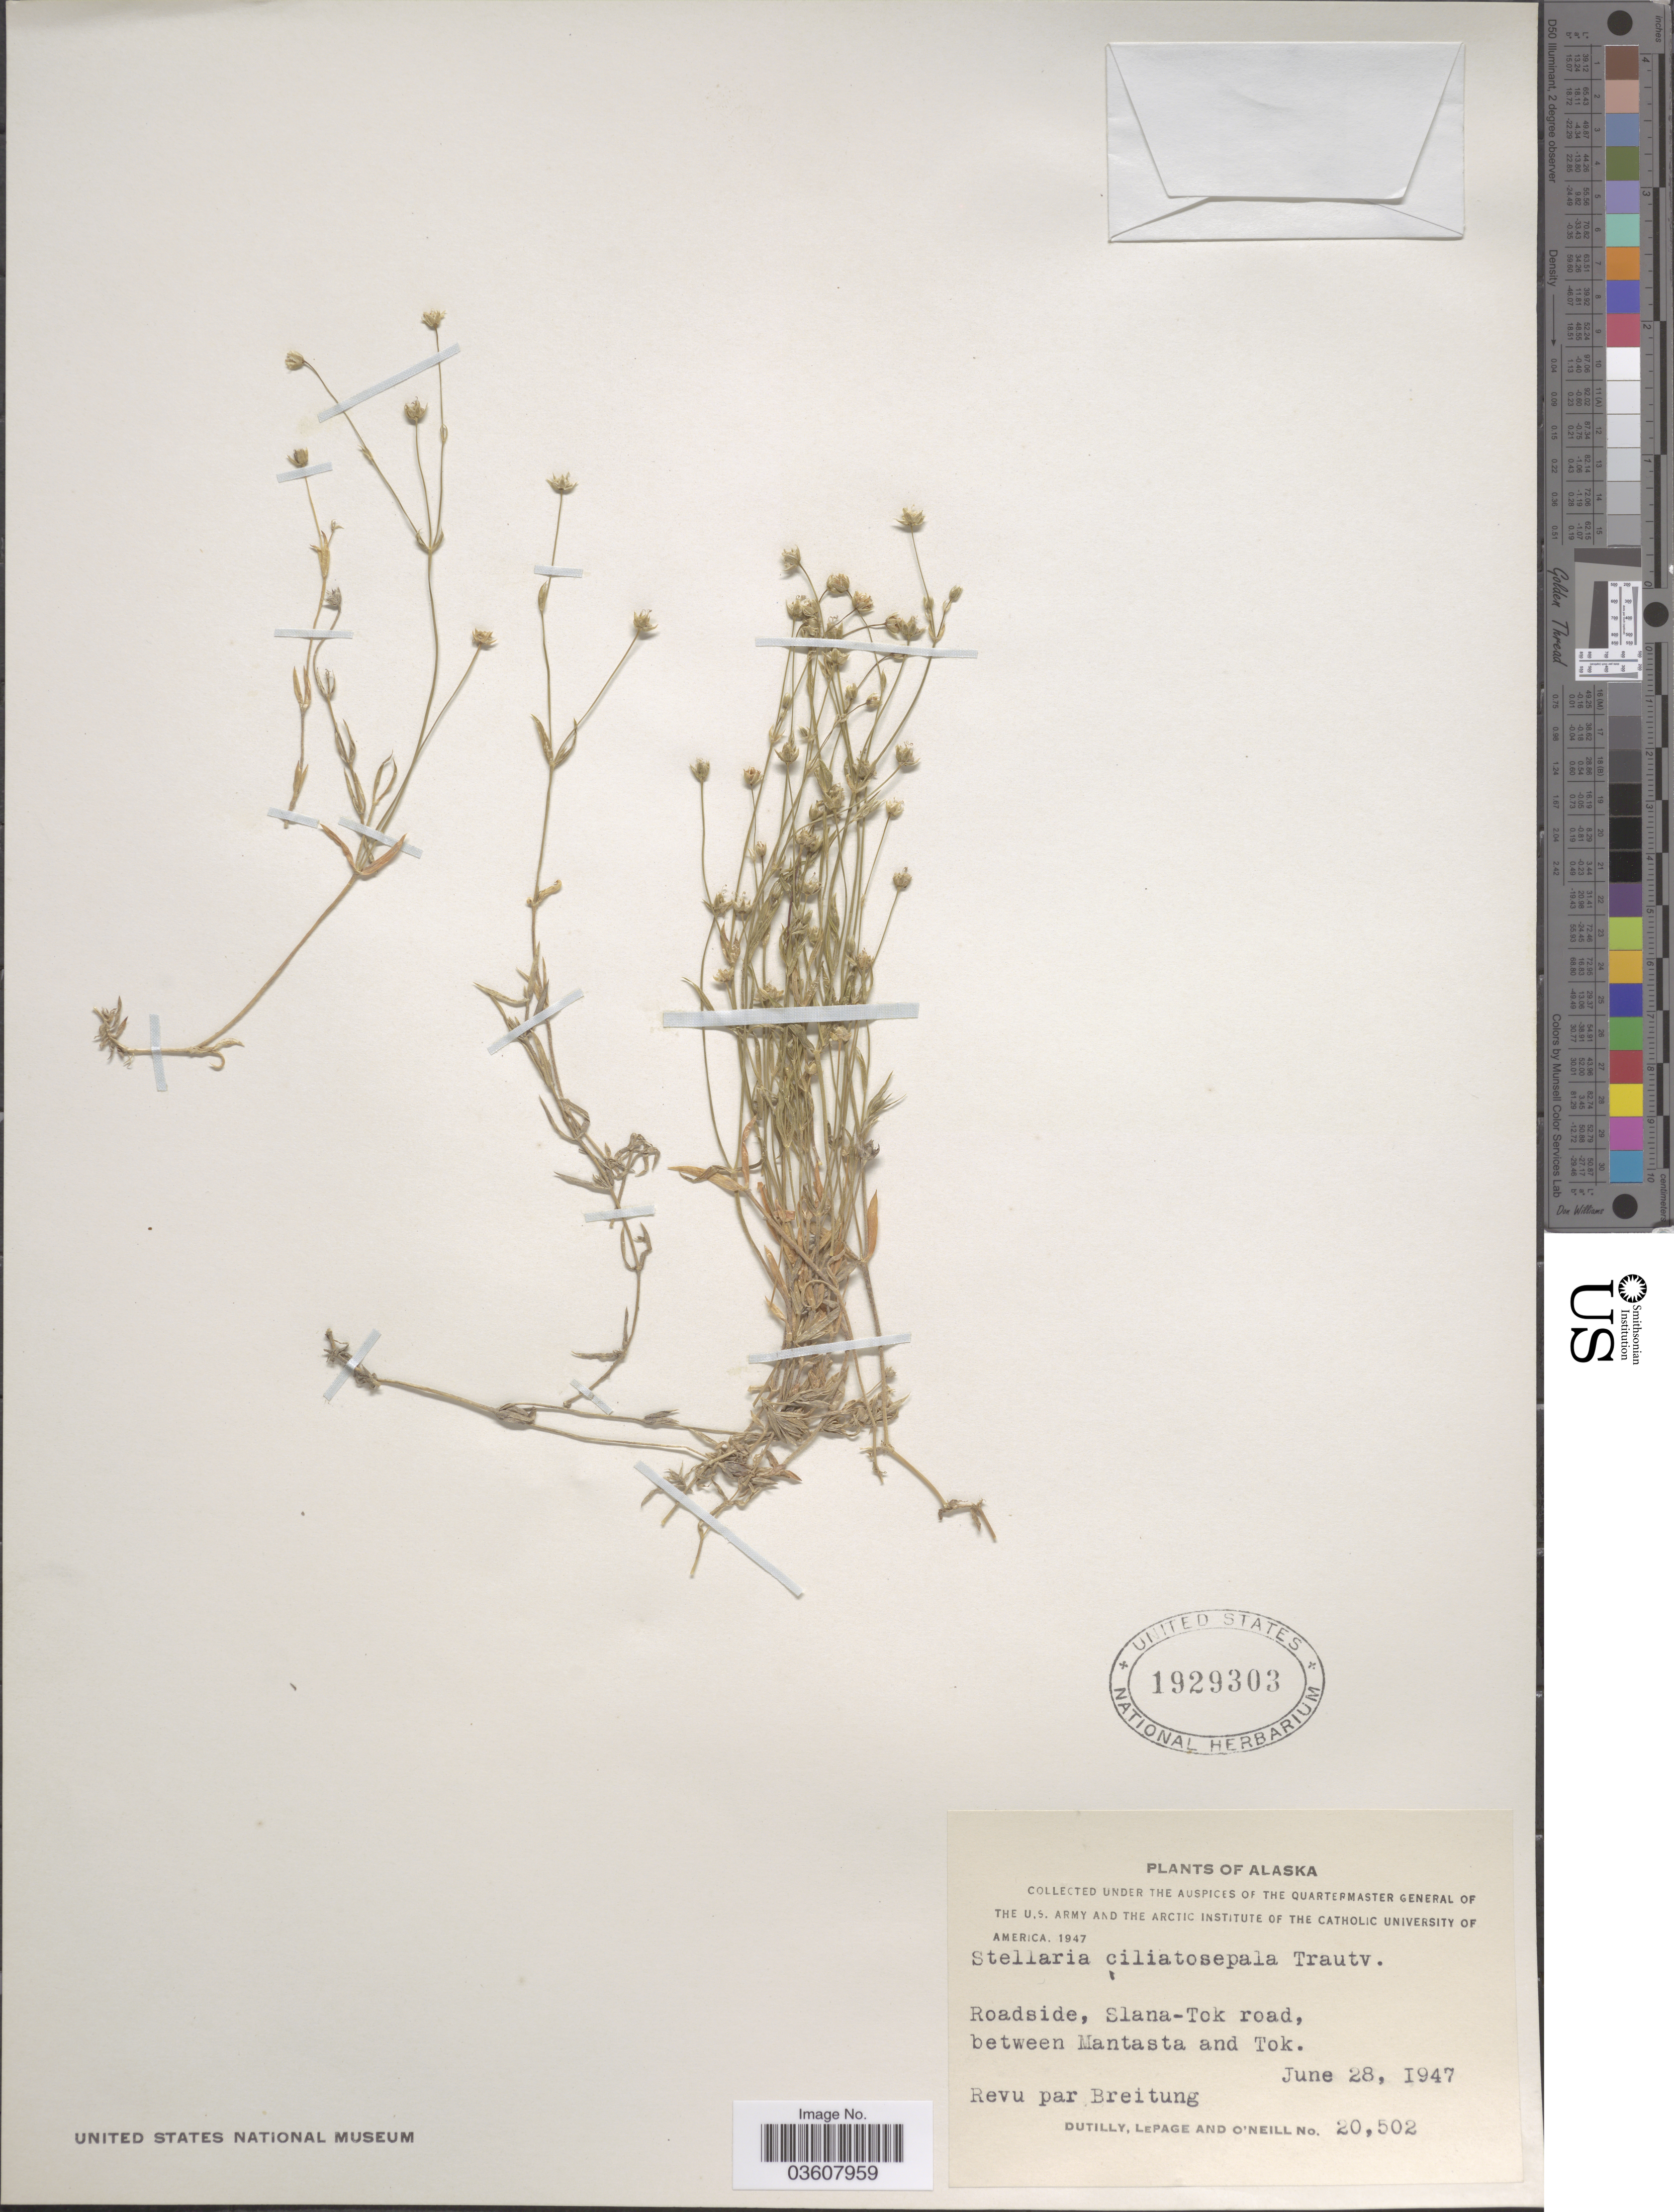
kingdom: Plantae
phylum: Tracheophyta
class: Magnoliopsida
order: Caryophyllales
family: Caryophyllaceae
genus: Stellaria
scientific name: Stellaria ciliatosepala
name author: Trautv.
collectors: -. Dutilly, -. LePage & -. O'Neill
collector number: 20502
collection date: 1947-06-28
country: United States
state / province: Alaska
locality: Roadside, Slana-Tok road, between Mantasta and Tok.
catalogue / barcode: US 1929303